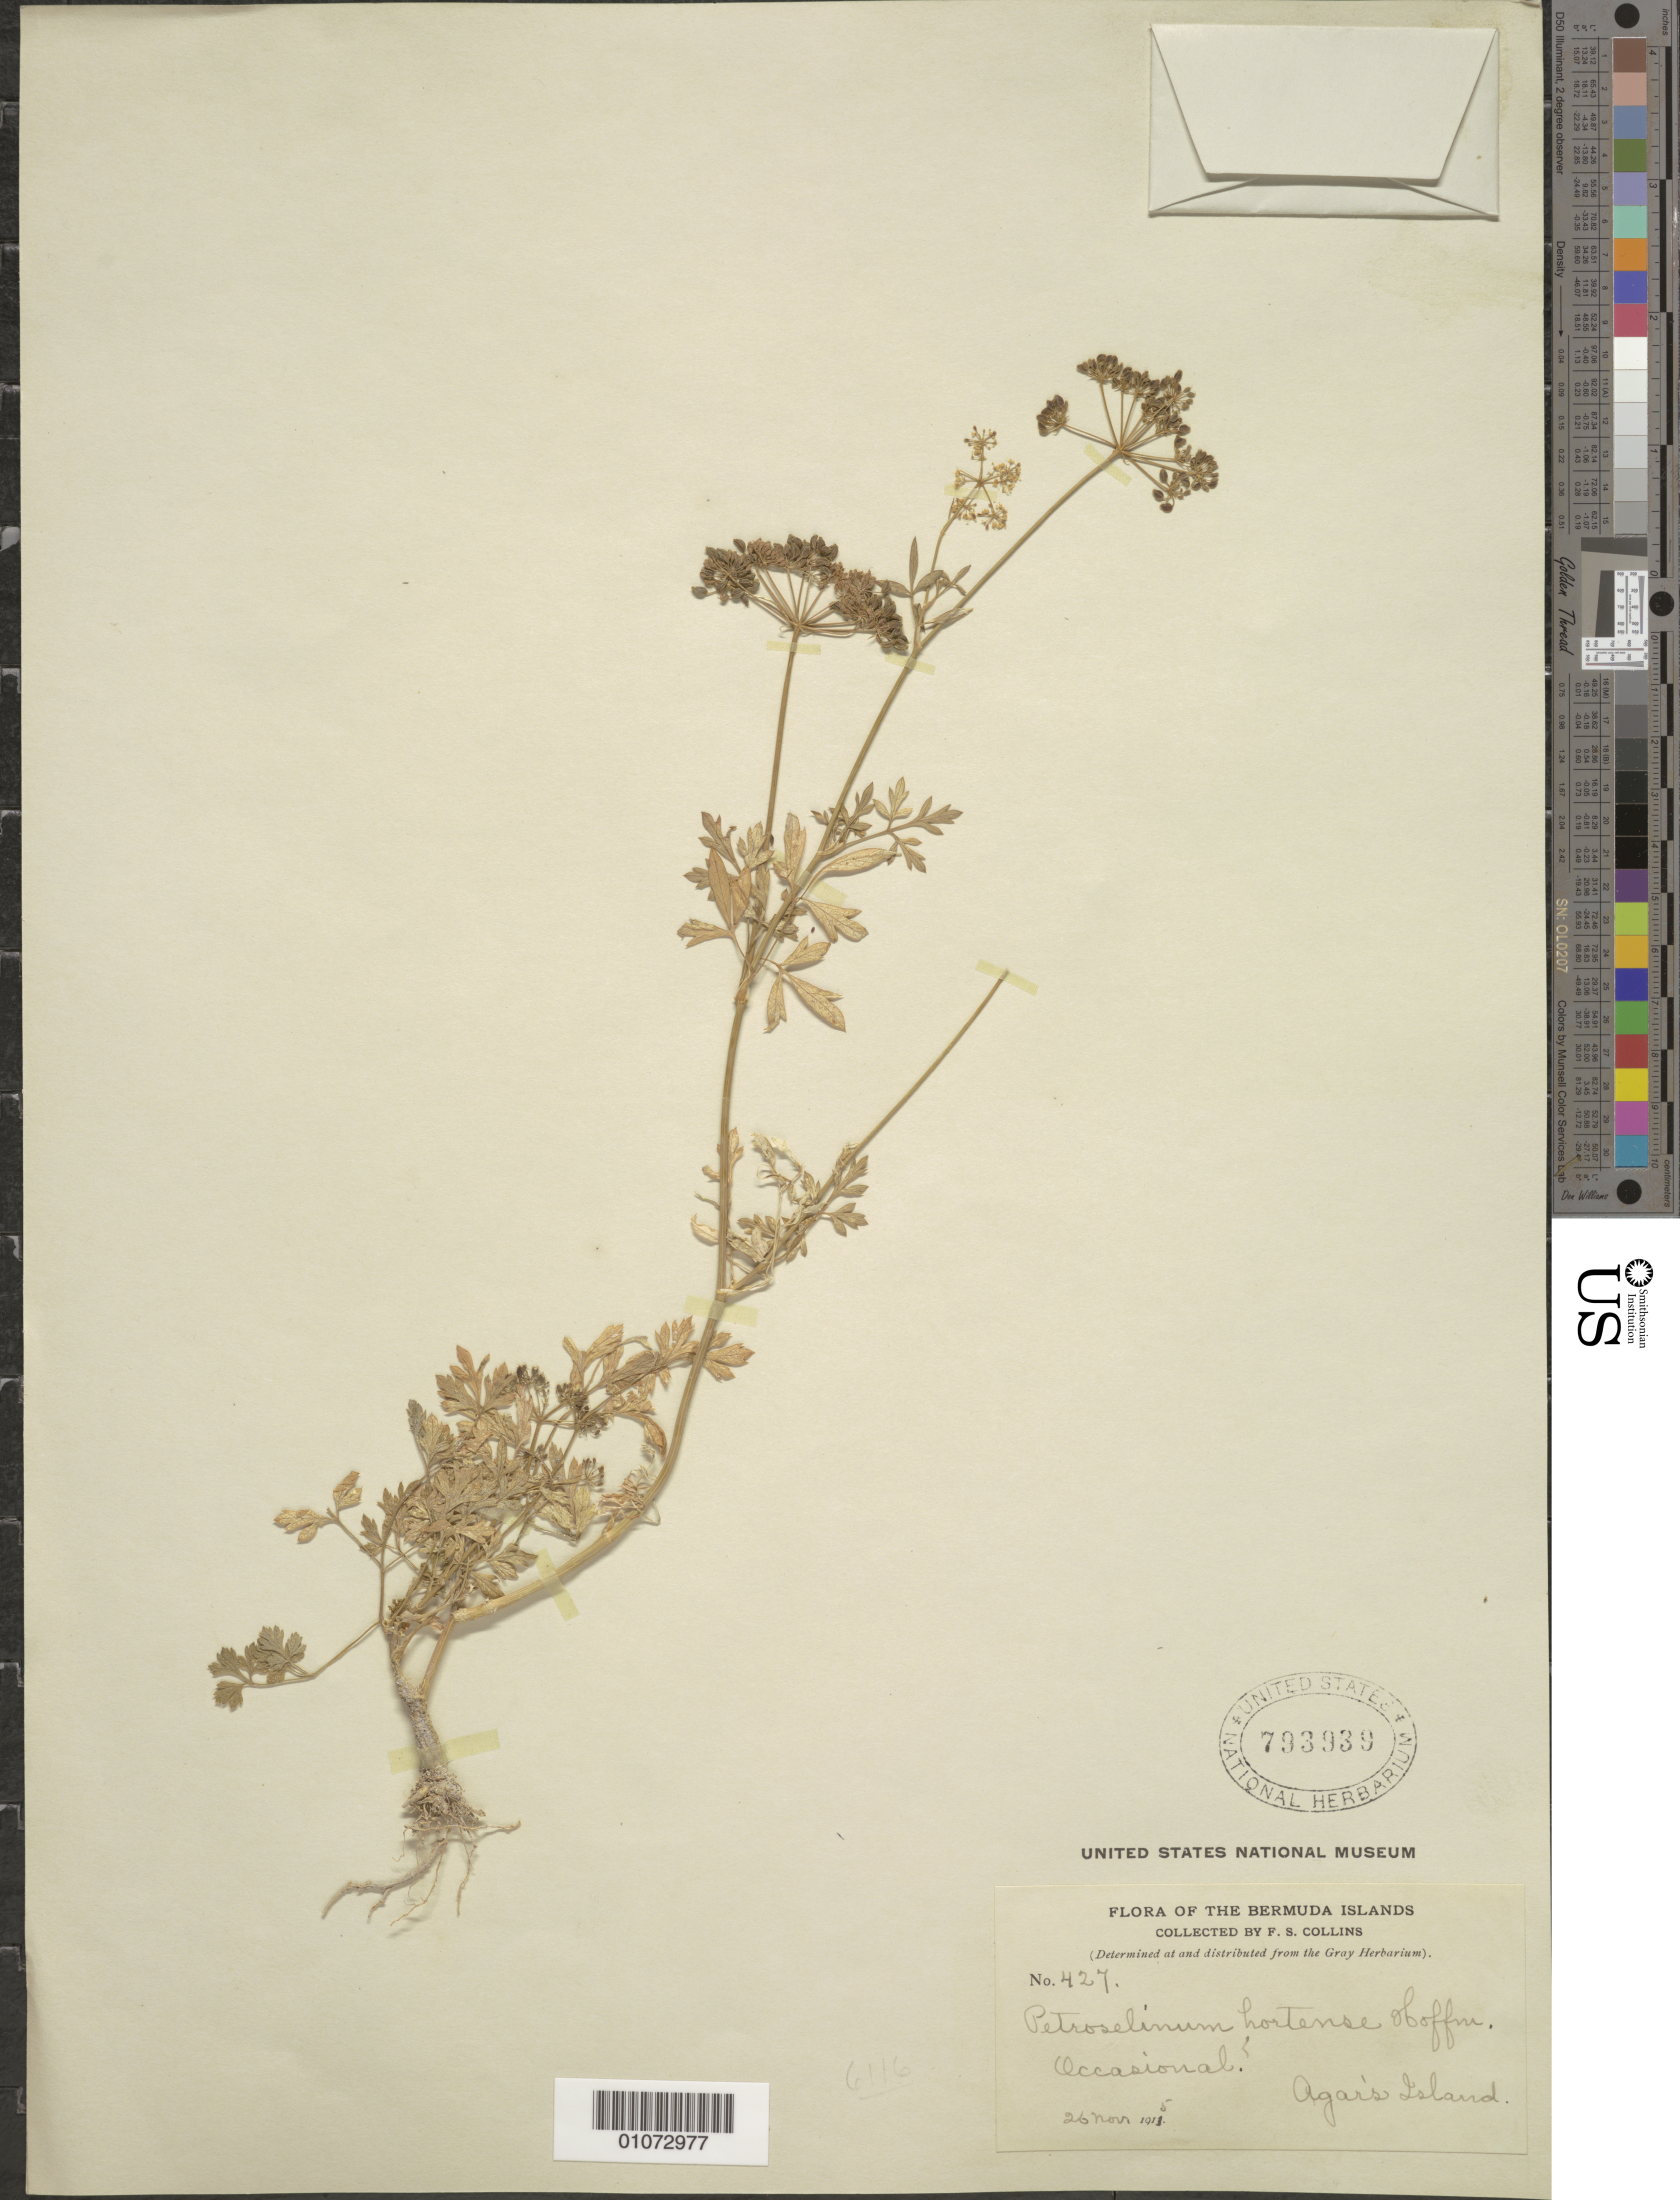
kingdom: Plantae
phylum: Tracheophyta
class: Magnoliopsida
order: Apiales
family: Apiaceae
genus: Petroselinum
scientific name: Petroselinum hortense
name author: Hoffm.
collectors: F. Collins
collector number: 427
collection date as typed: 26 Mar 1915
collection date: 1915-03-26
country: Bermuda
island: Agar's I.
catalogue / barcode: US 793939